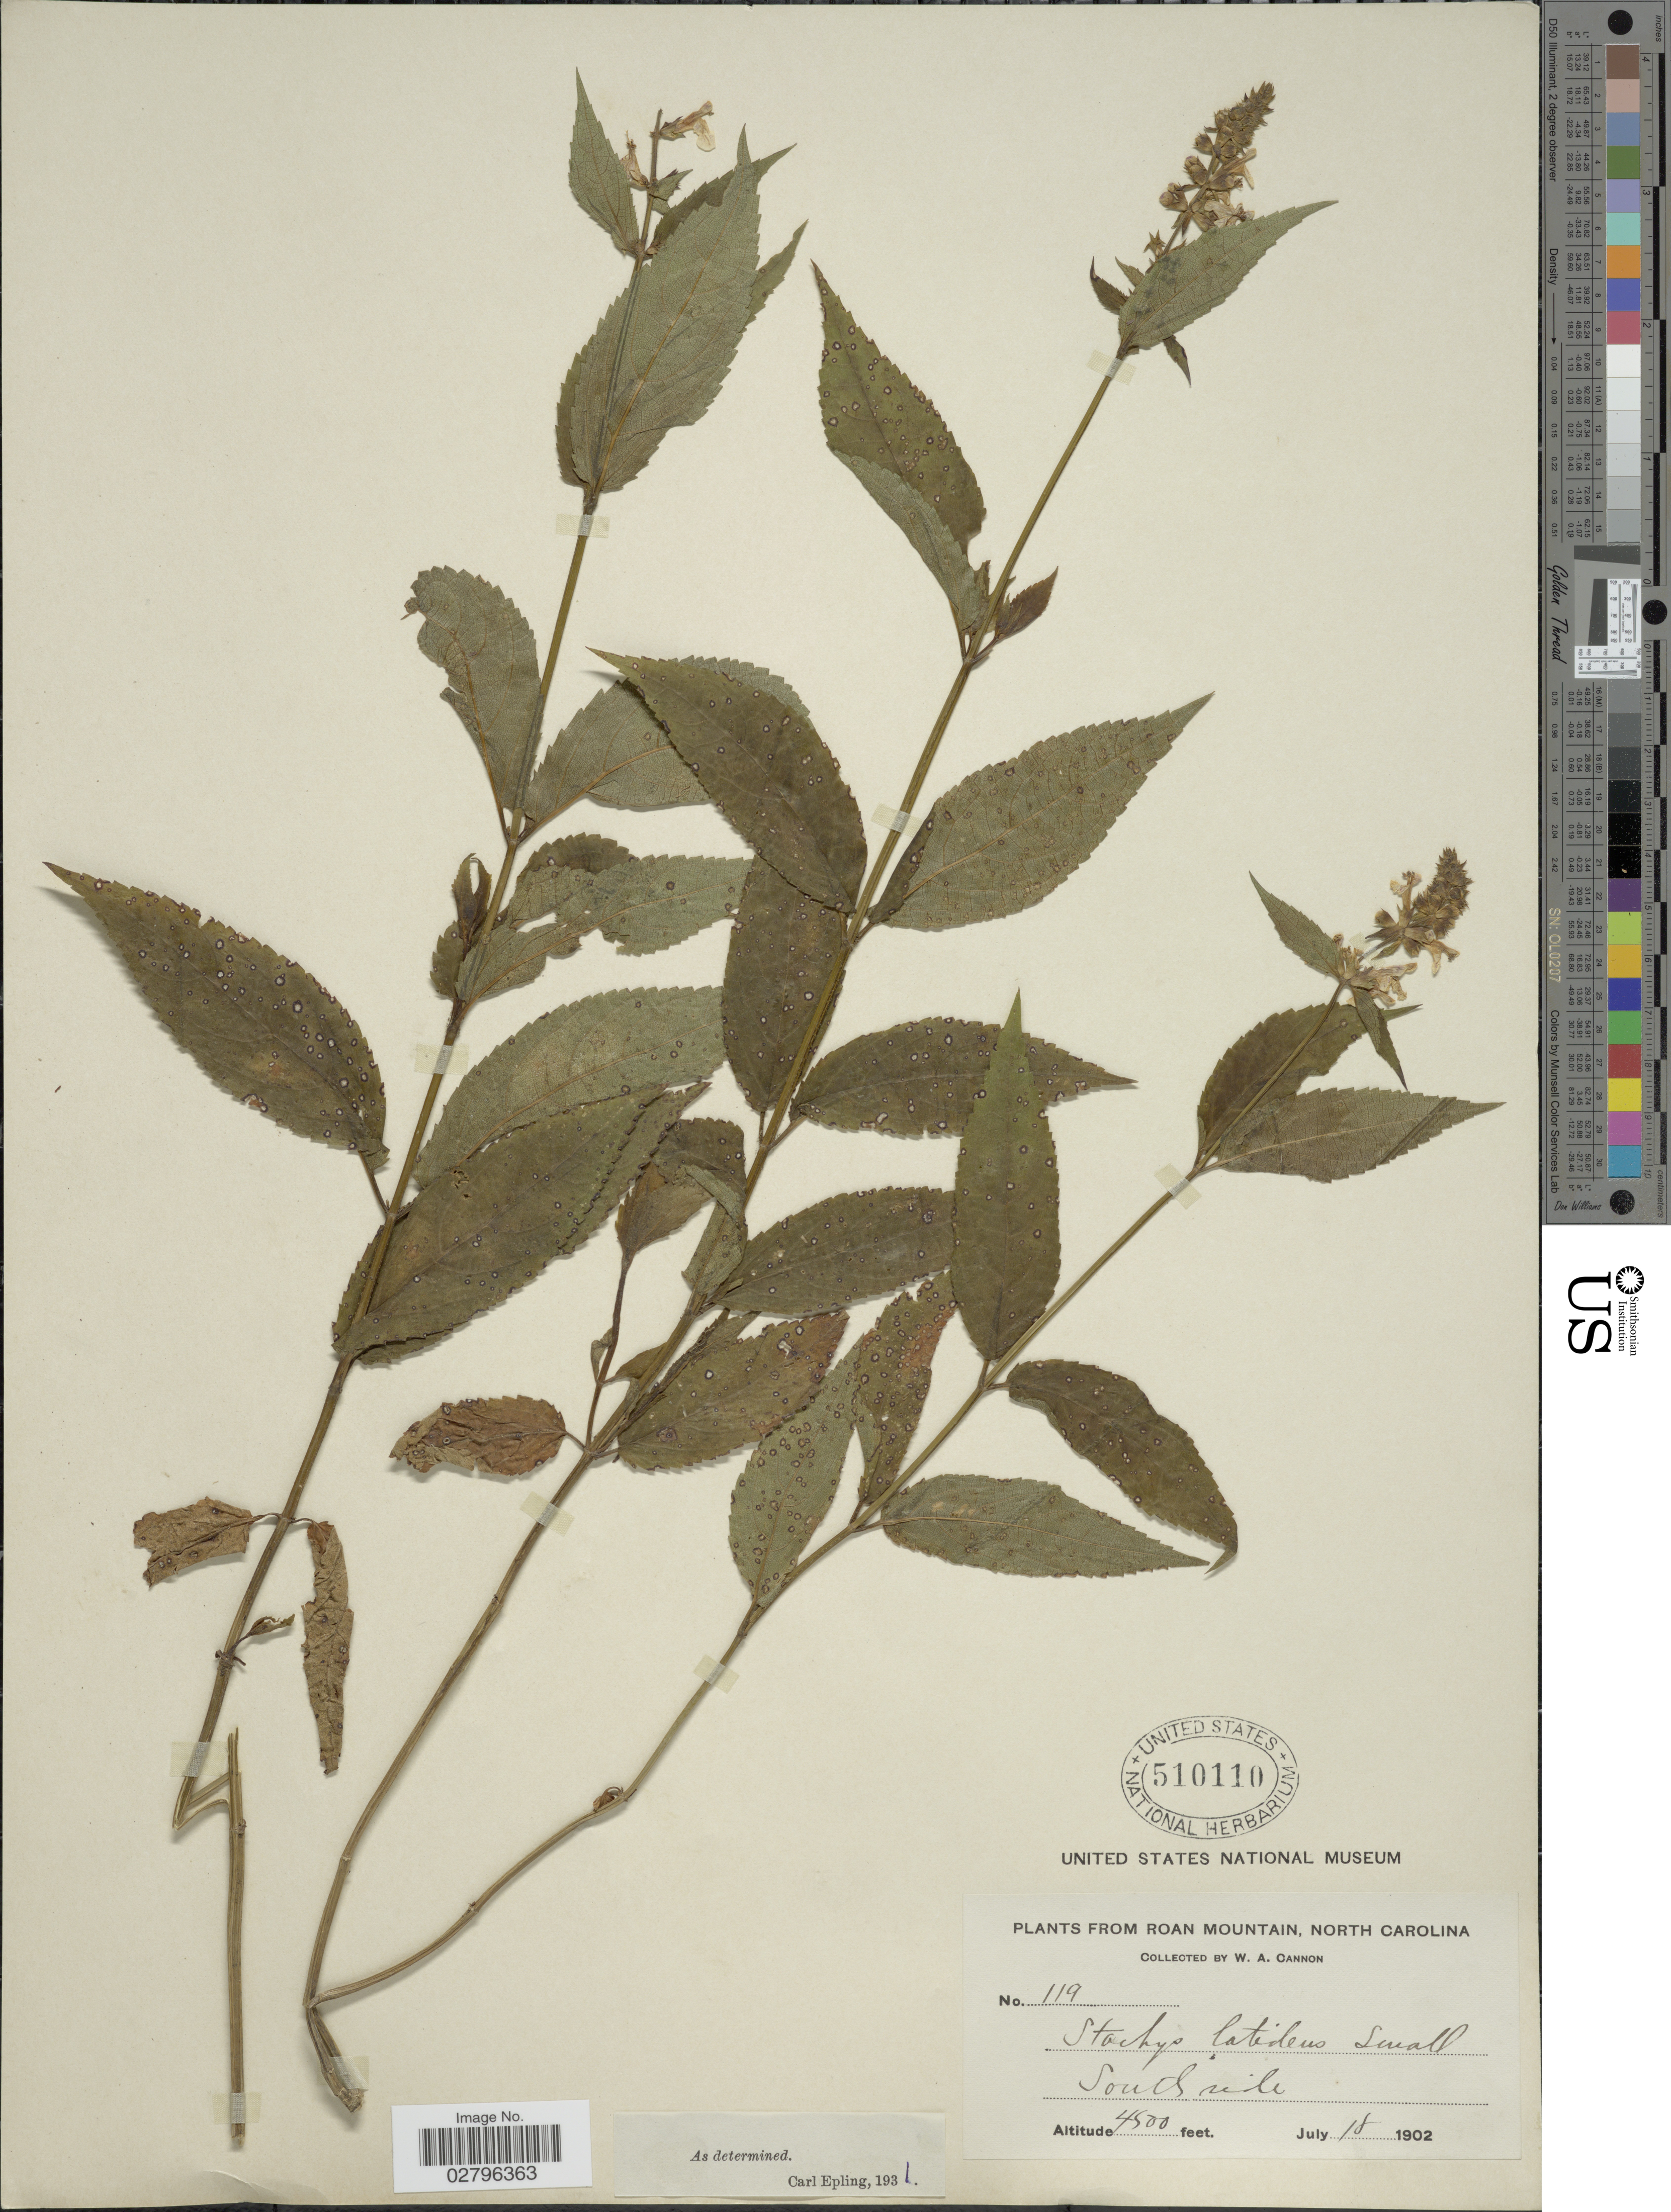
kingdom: Plantae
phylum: Tracheophyta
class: Magnoliopsida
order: Lamiales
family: Lamiaceae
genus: Stachys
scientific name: Stachys latidens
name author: Small in Britton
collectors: W. Cannon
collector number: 119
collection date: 1902-07-18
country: United States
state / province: North Carolina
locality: Roan Mountain.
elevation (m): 1372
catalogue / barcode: US 510110